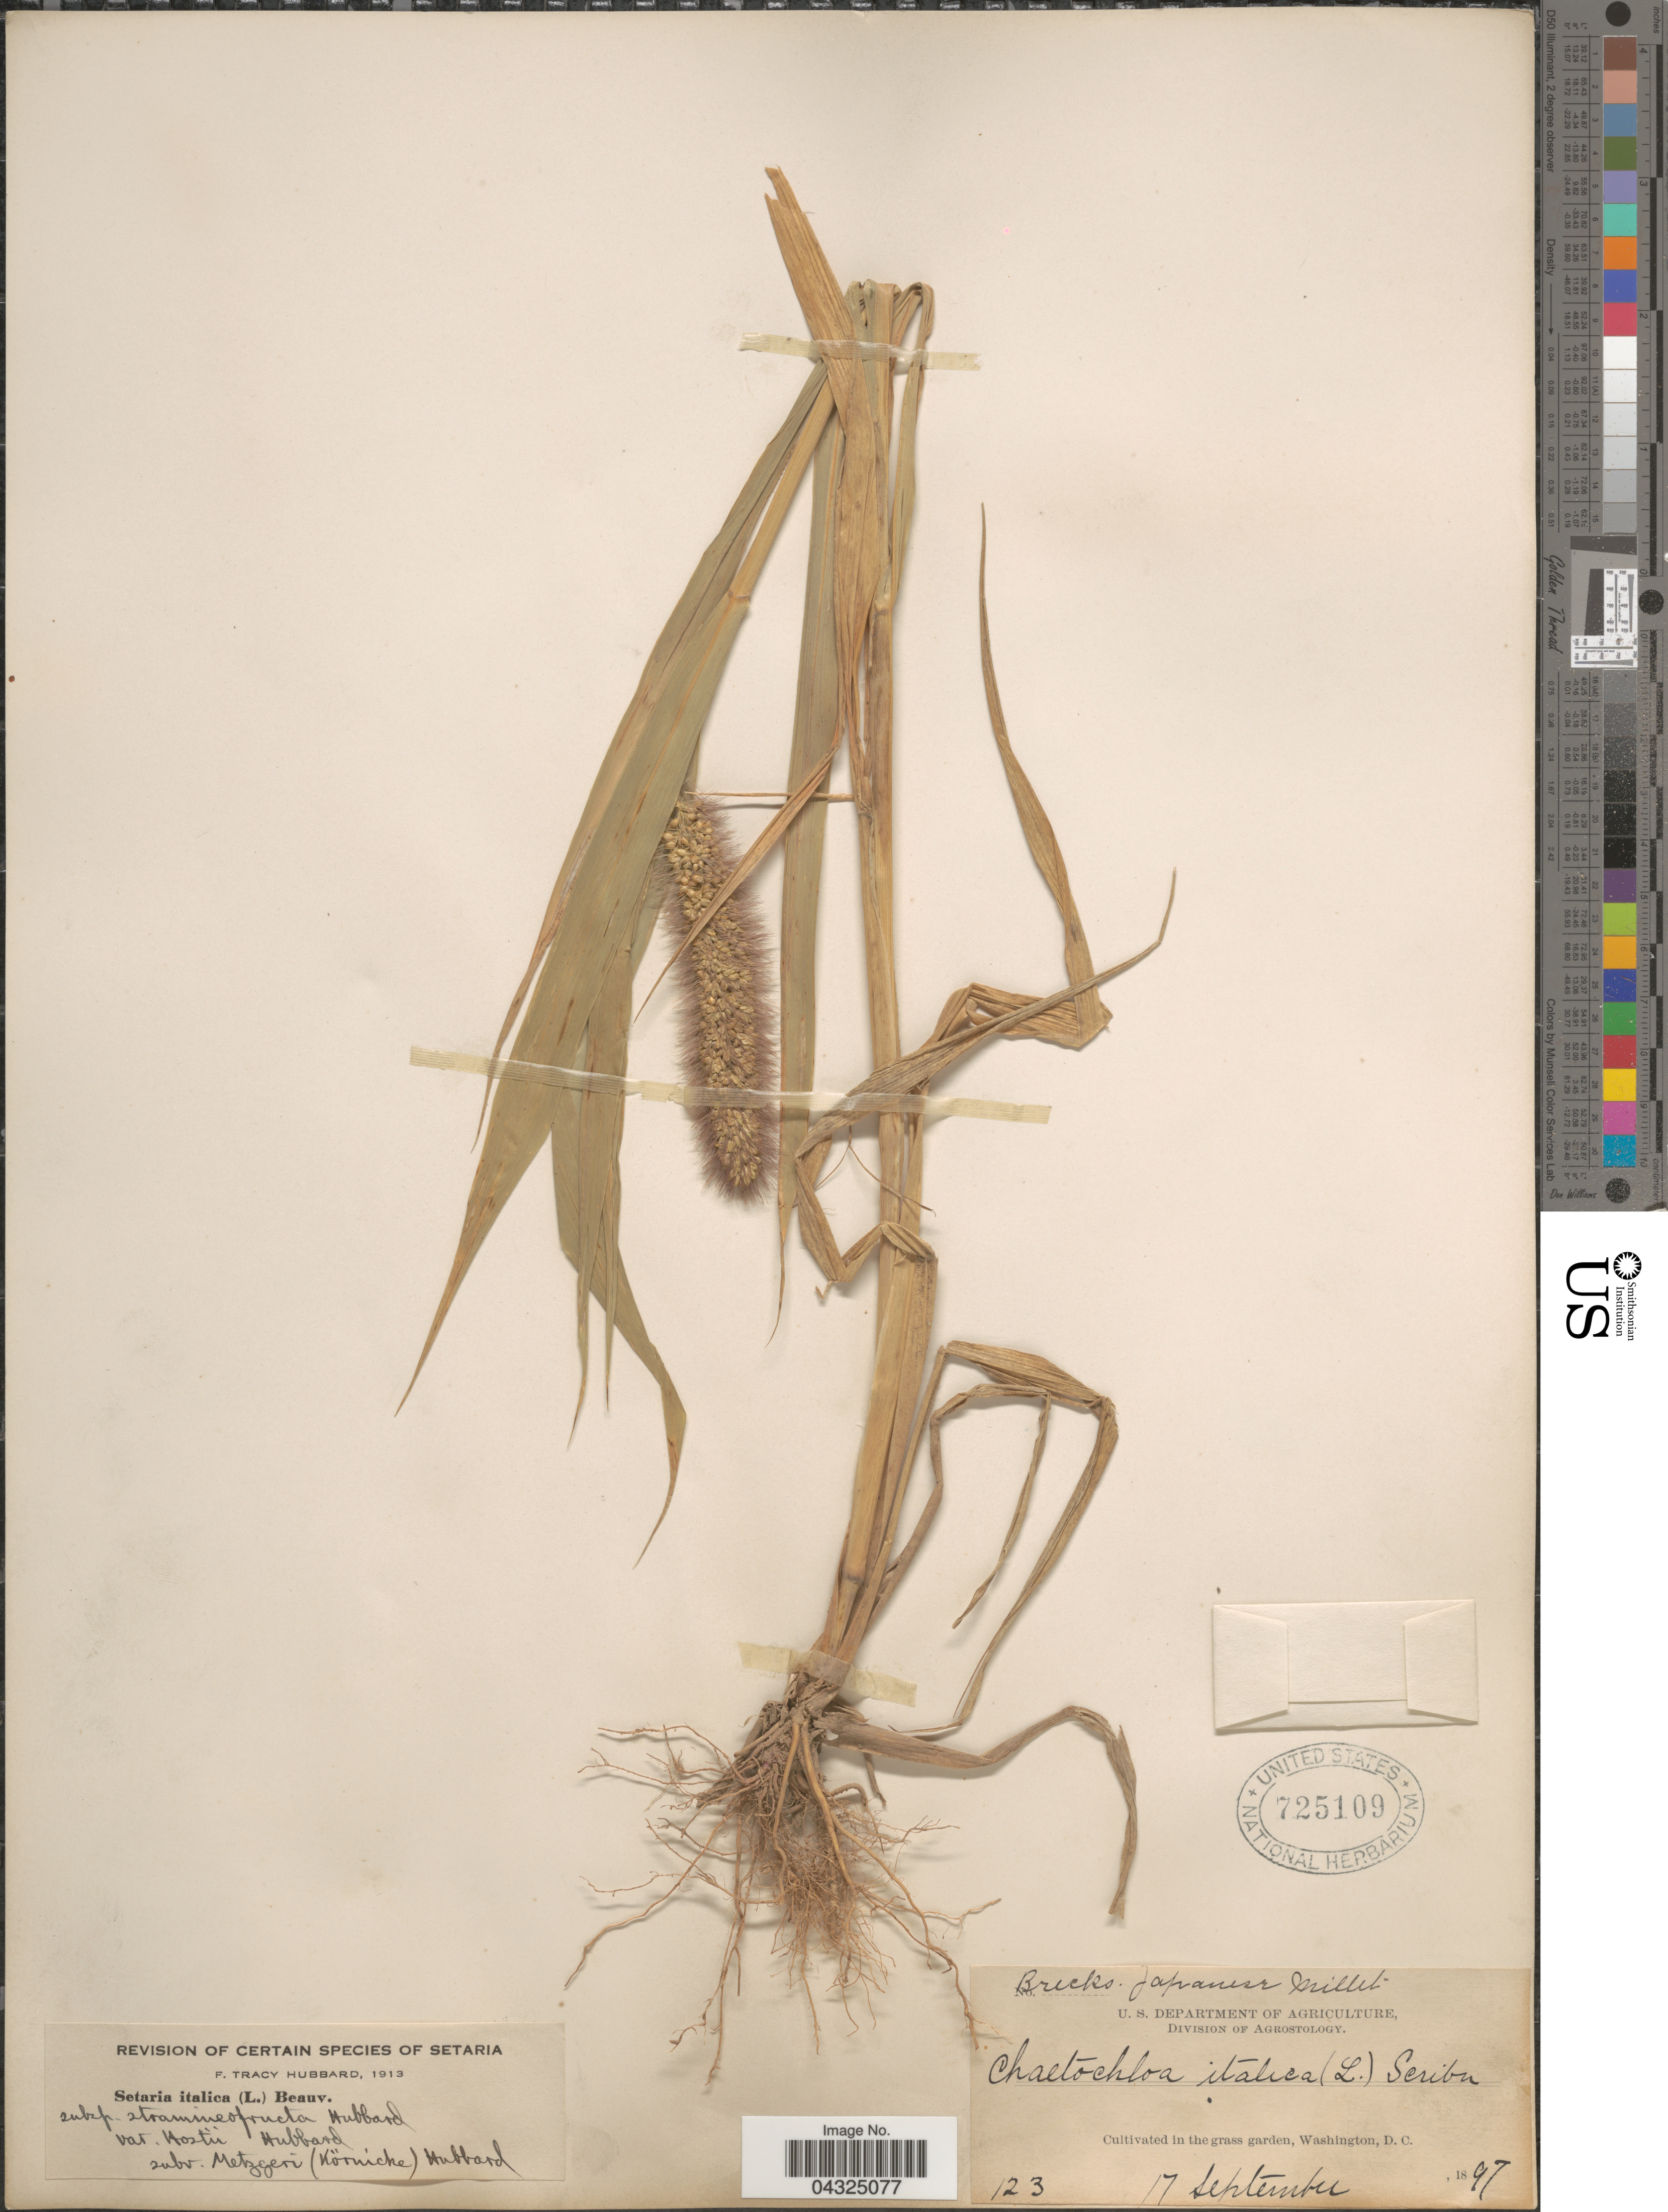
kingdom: Plantae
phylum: Tracheophyta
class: Liliopsida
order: Poales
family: Poaceae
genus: Setaria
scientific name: Setaria italica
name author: (L.) P. Beauv.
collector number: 123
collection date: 1897-09-17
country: United States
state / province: District of Columbia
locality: Grass garden, Washington, D. C.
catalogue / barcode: US 725109